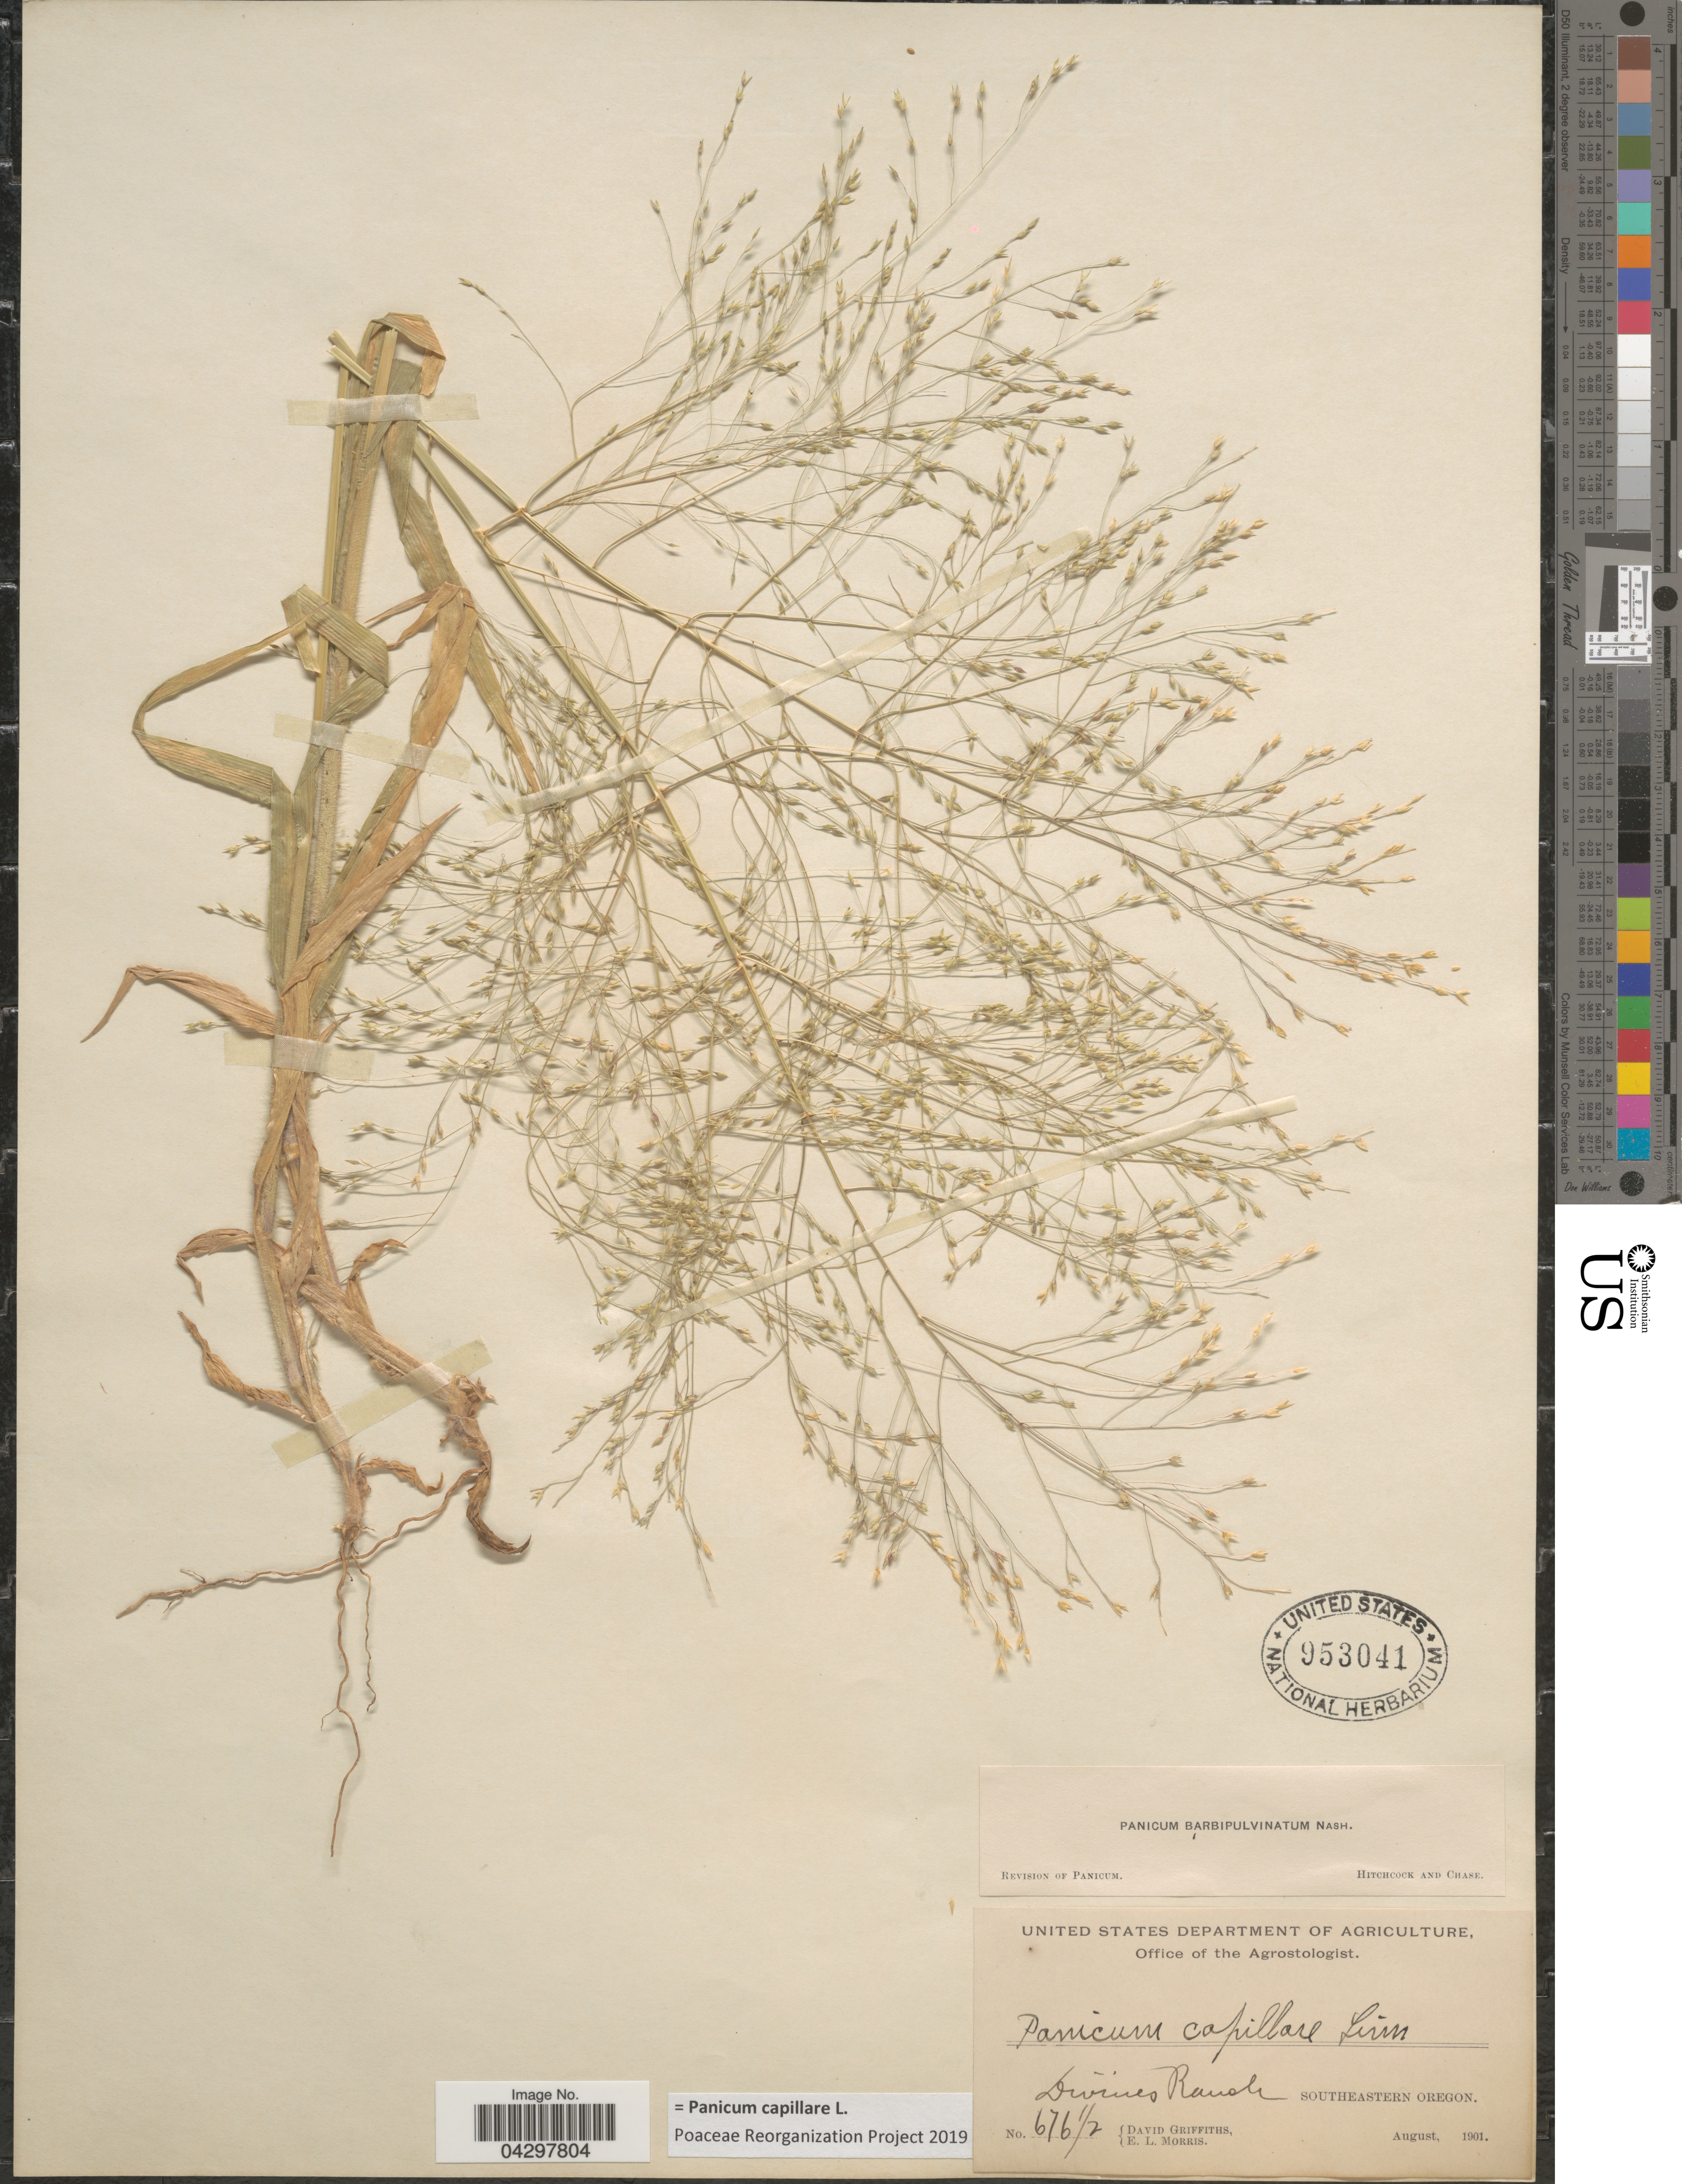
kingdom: Plantae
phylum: Tracheophyta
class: Liliopsida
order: Poales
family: Poaceae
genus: Panicum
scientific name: Panicum capillare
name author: L.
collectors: D. Griffiths & E. Morris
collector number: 676 1/2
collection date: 1901-08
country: United States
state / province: Oregon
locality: Divines Ranch. Southeastern Oregon.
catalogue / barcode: US 953041